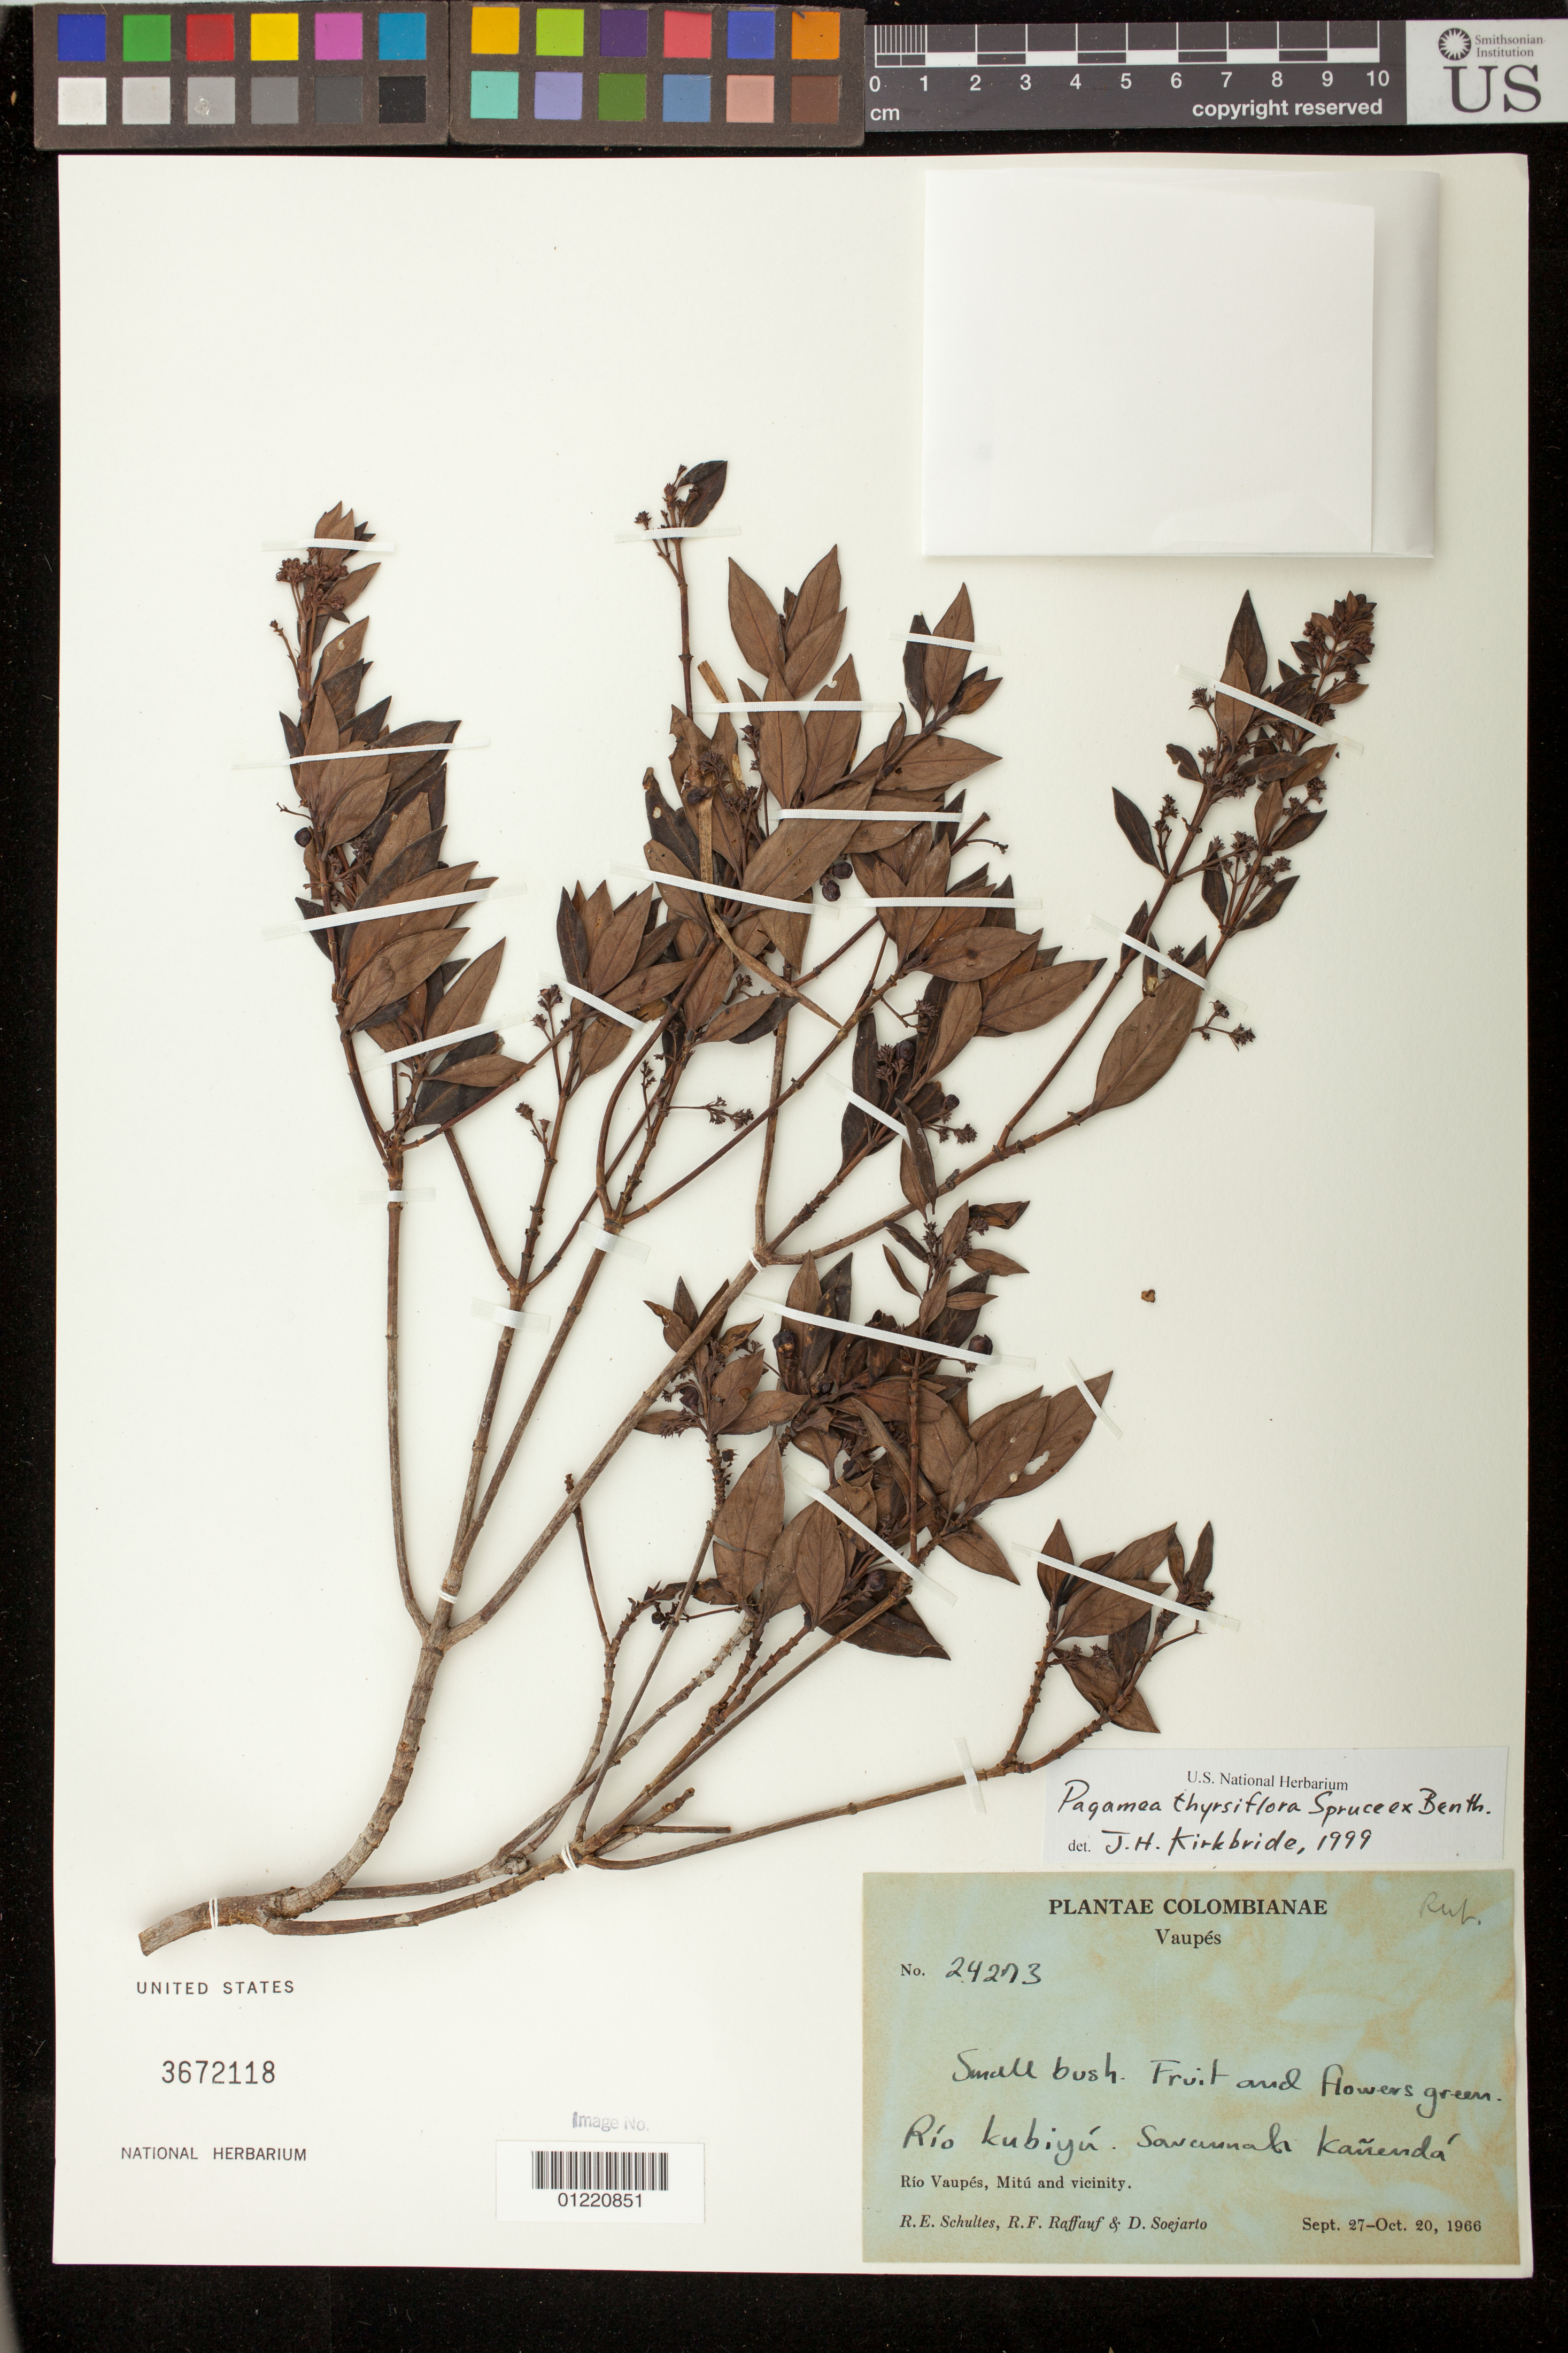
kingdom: Plantae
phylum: Tracheophyta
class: Magnoliopsida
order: Gentianales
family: Rubiaceae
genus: Pagamea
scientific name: Pagamea thyrsiflora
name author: Spruce ex Benth.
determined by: Kirkbride, J. H.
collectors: R. E. Schultes, R. Raffauf & D. Soejarto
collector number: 24273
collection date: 1966-09-27/1966-10-20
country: Colombia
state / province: Vaupés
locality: Rio Vaupés, Mitú and vicinity. Río Kubiyú, Savannah Kañendá.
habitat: Savannah.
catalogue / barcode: US 3672118